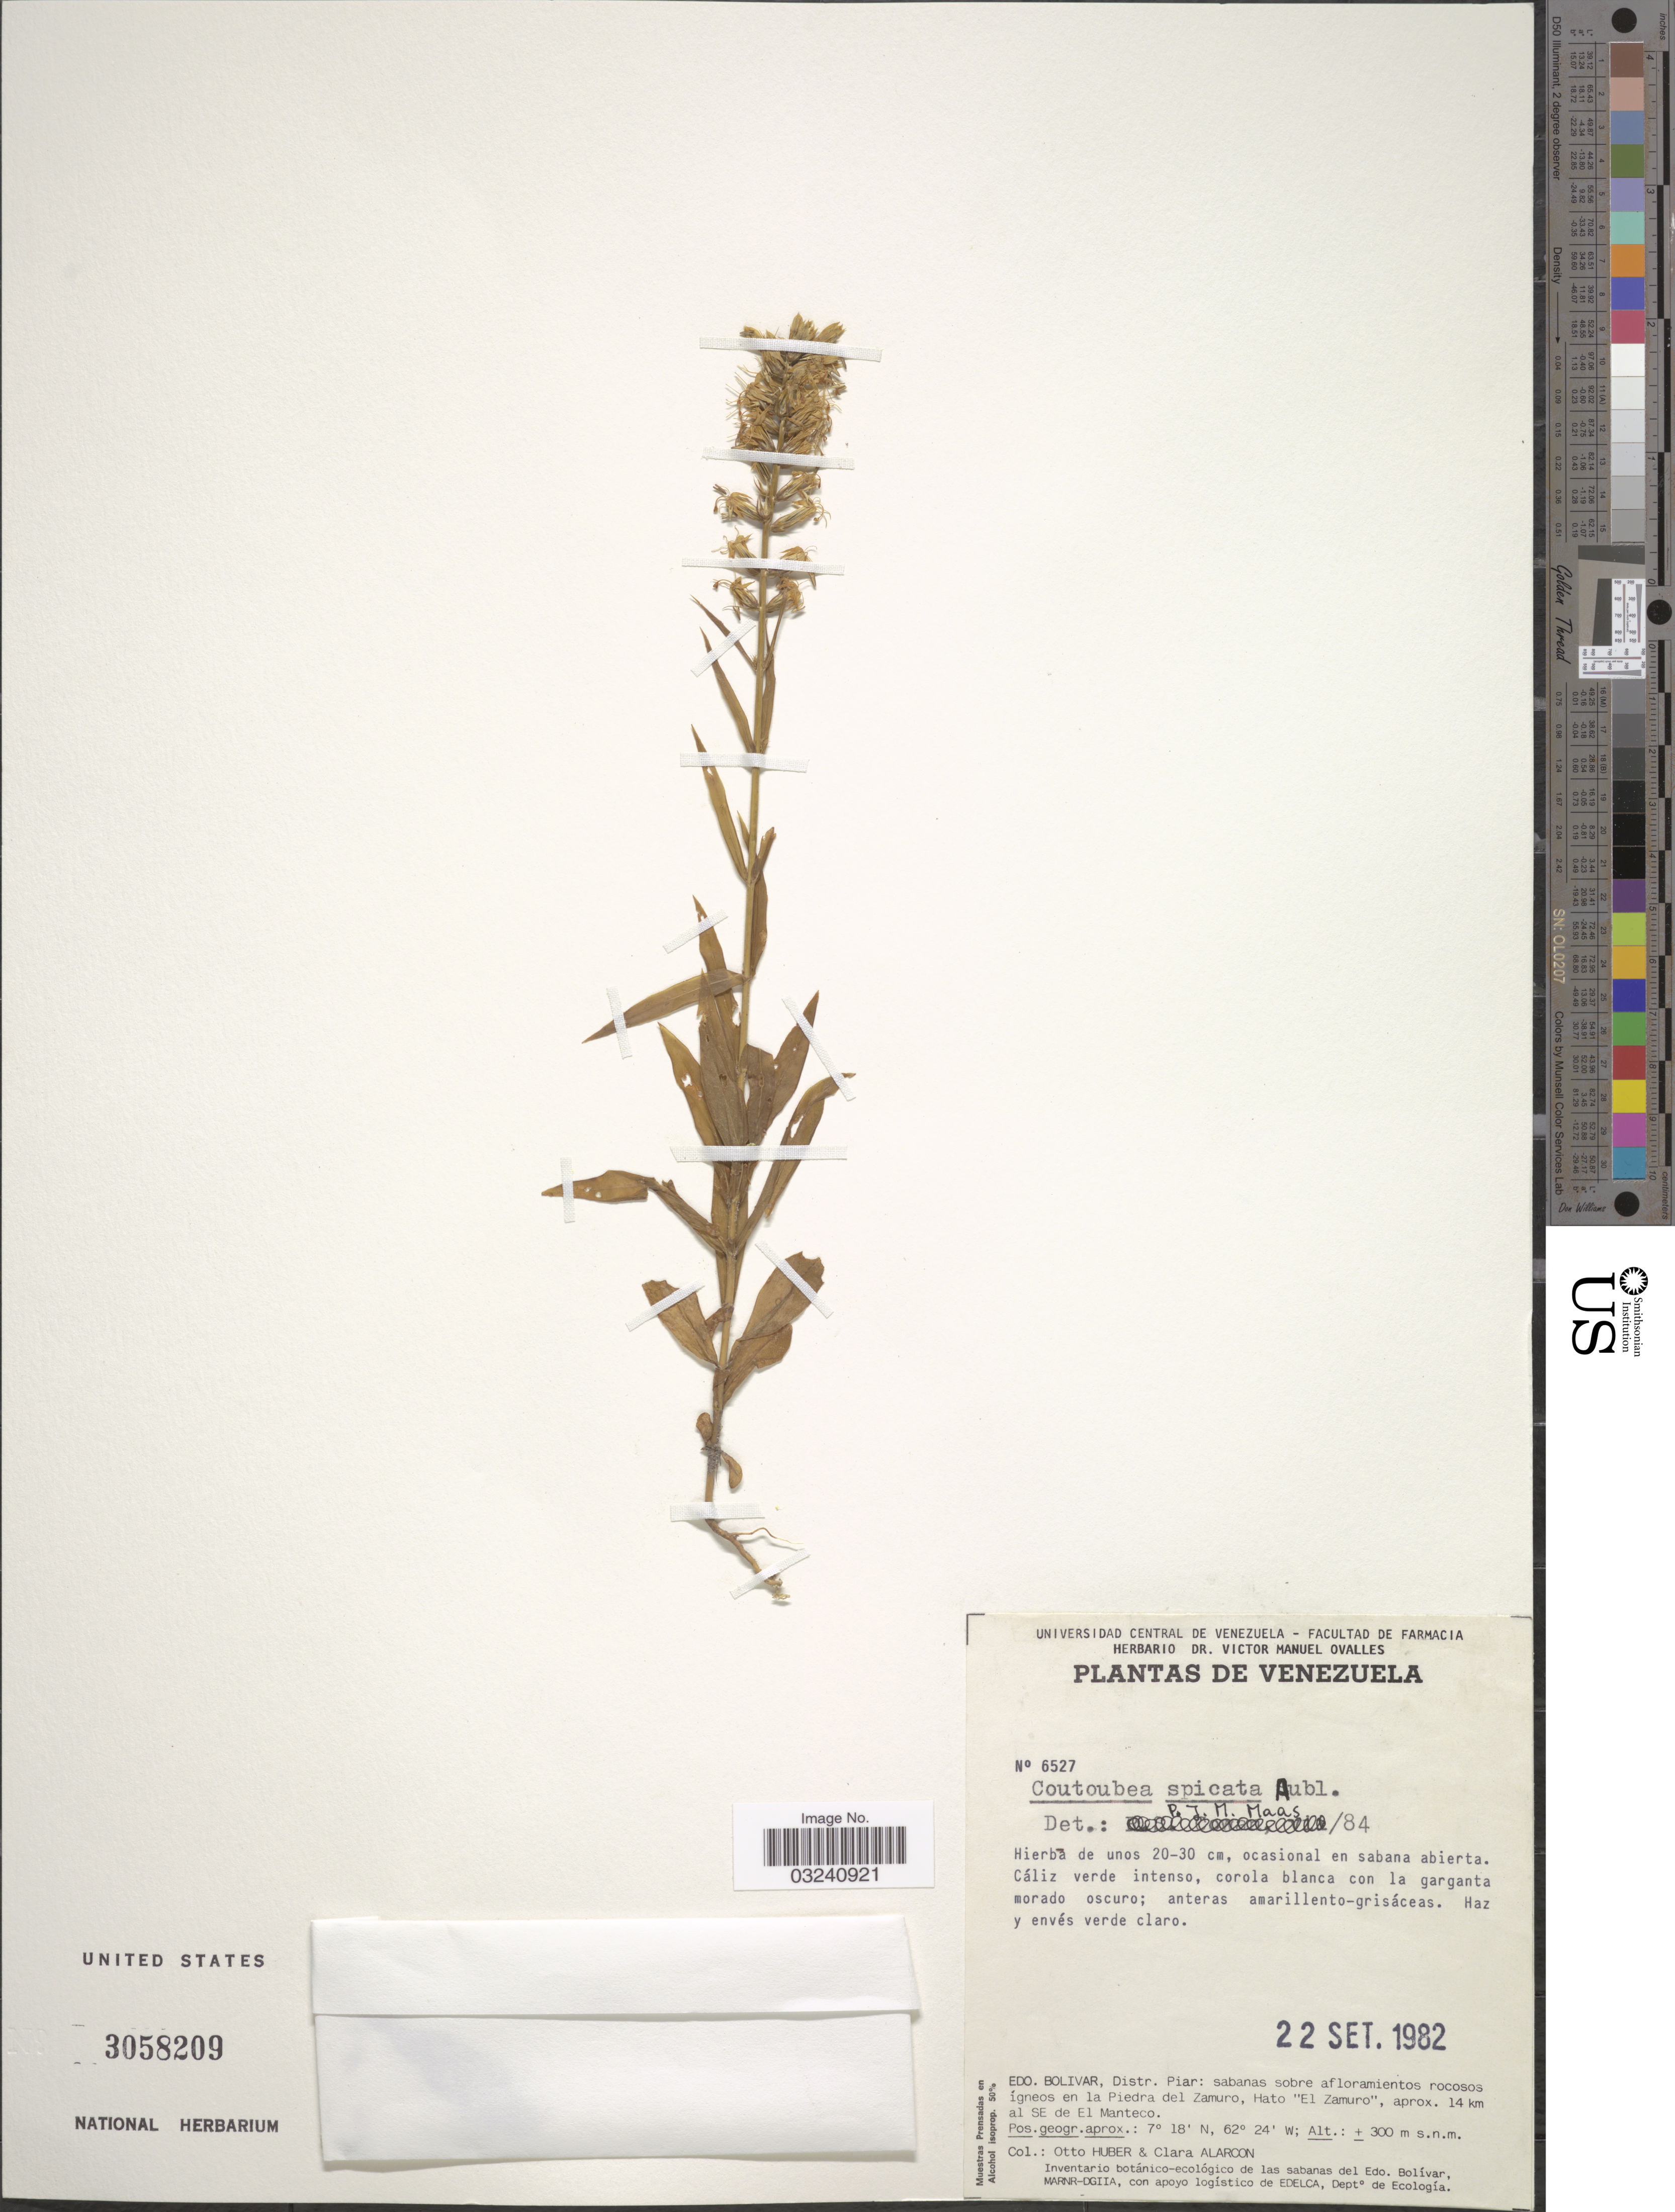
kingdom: Plantae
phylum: Tracheophyta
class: Magnoliopsida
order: Gentianales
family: Gentianaceae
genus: Coutoubea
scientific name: Coutoubea spicata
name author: Aubl.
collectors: O. Huber & C. Alarcon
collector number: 6527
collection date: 1982-09-22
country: Venezuela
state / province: Bolivar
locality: Distr. Piar: sabanas sobre afloramientos rocosos ígneos en la Piedra del Zamuro, Hato "El Zamuro", aprox. 14 km al SE de El Manteco.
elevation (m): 300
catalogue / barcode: US 3058209